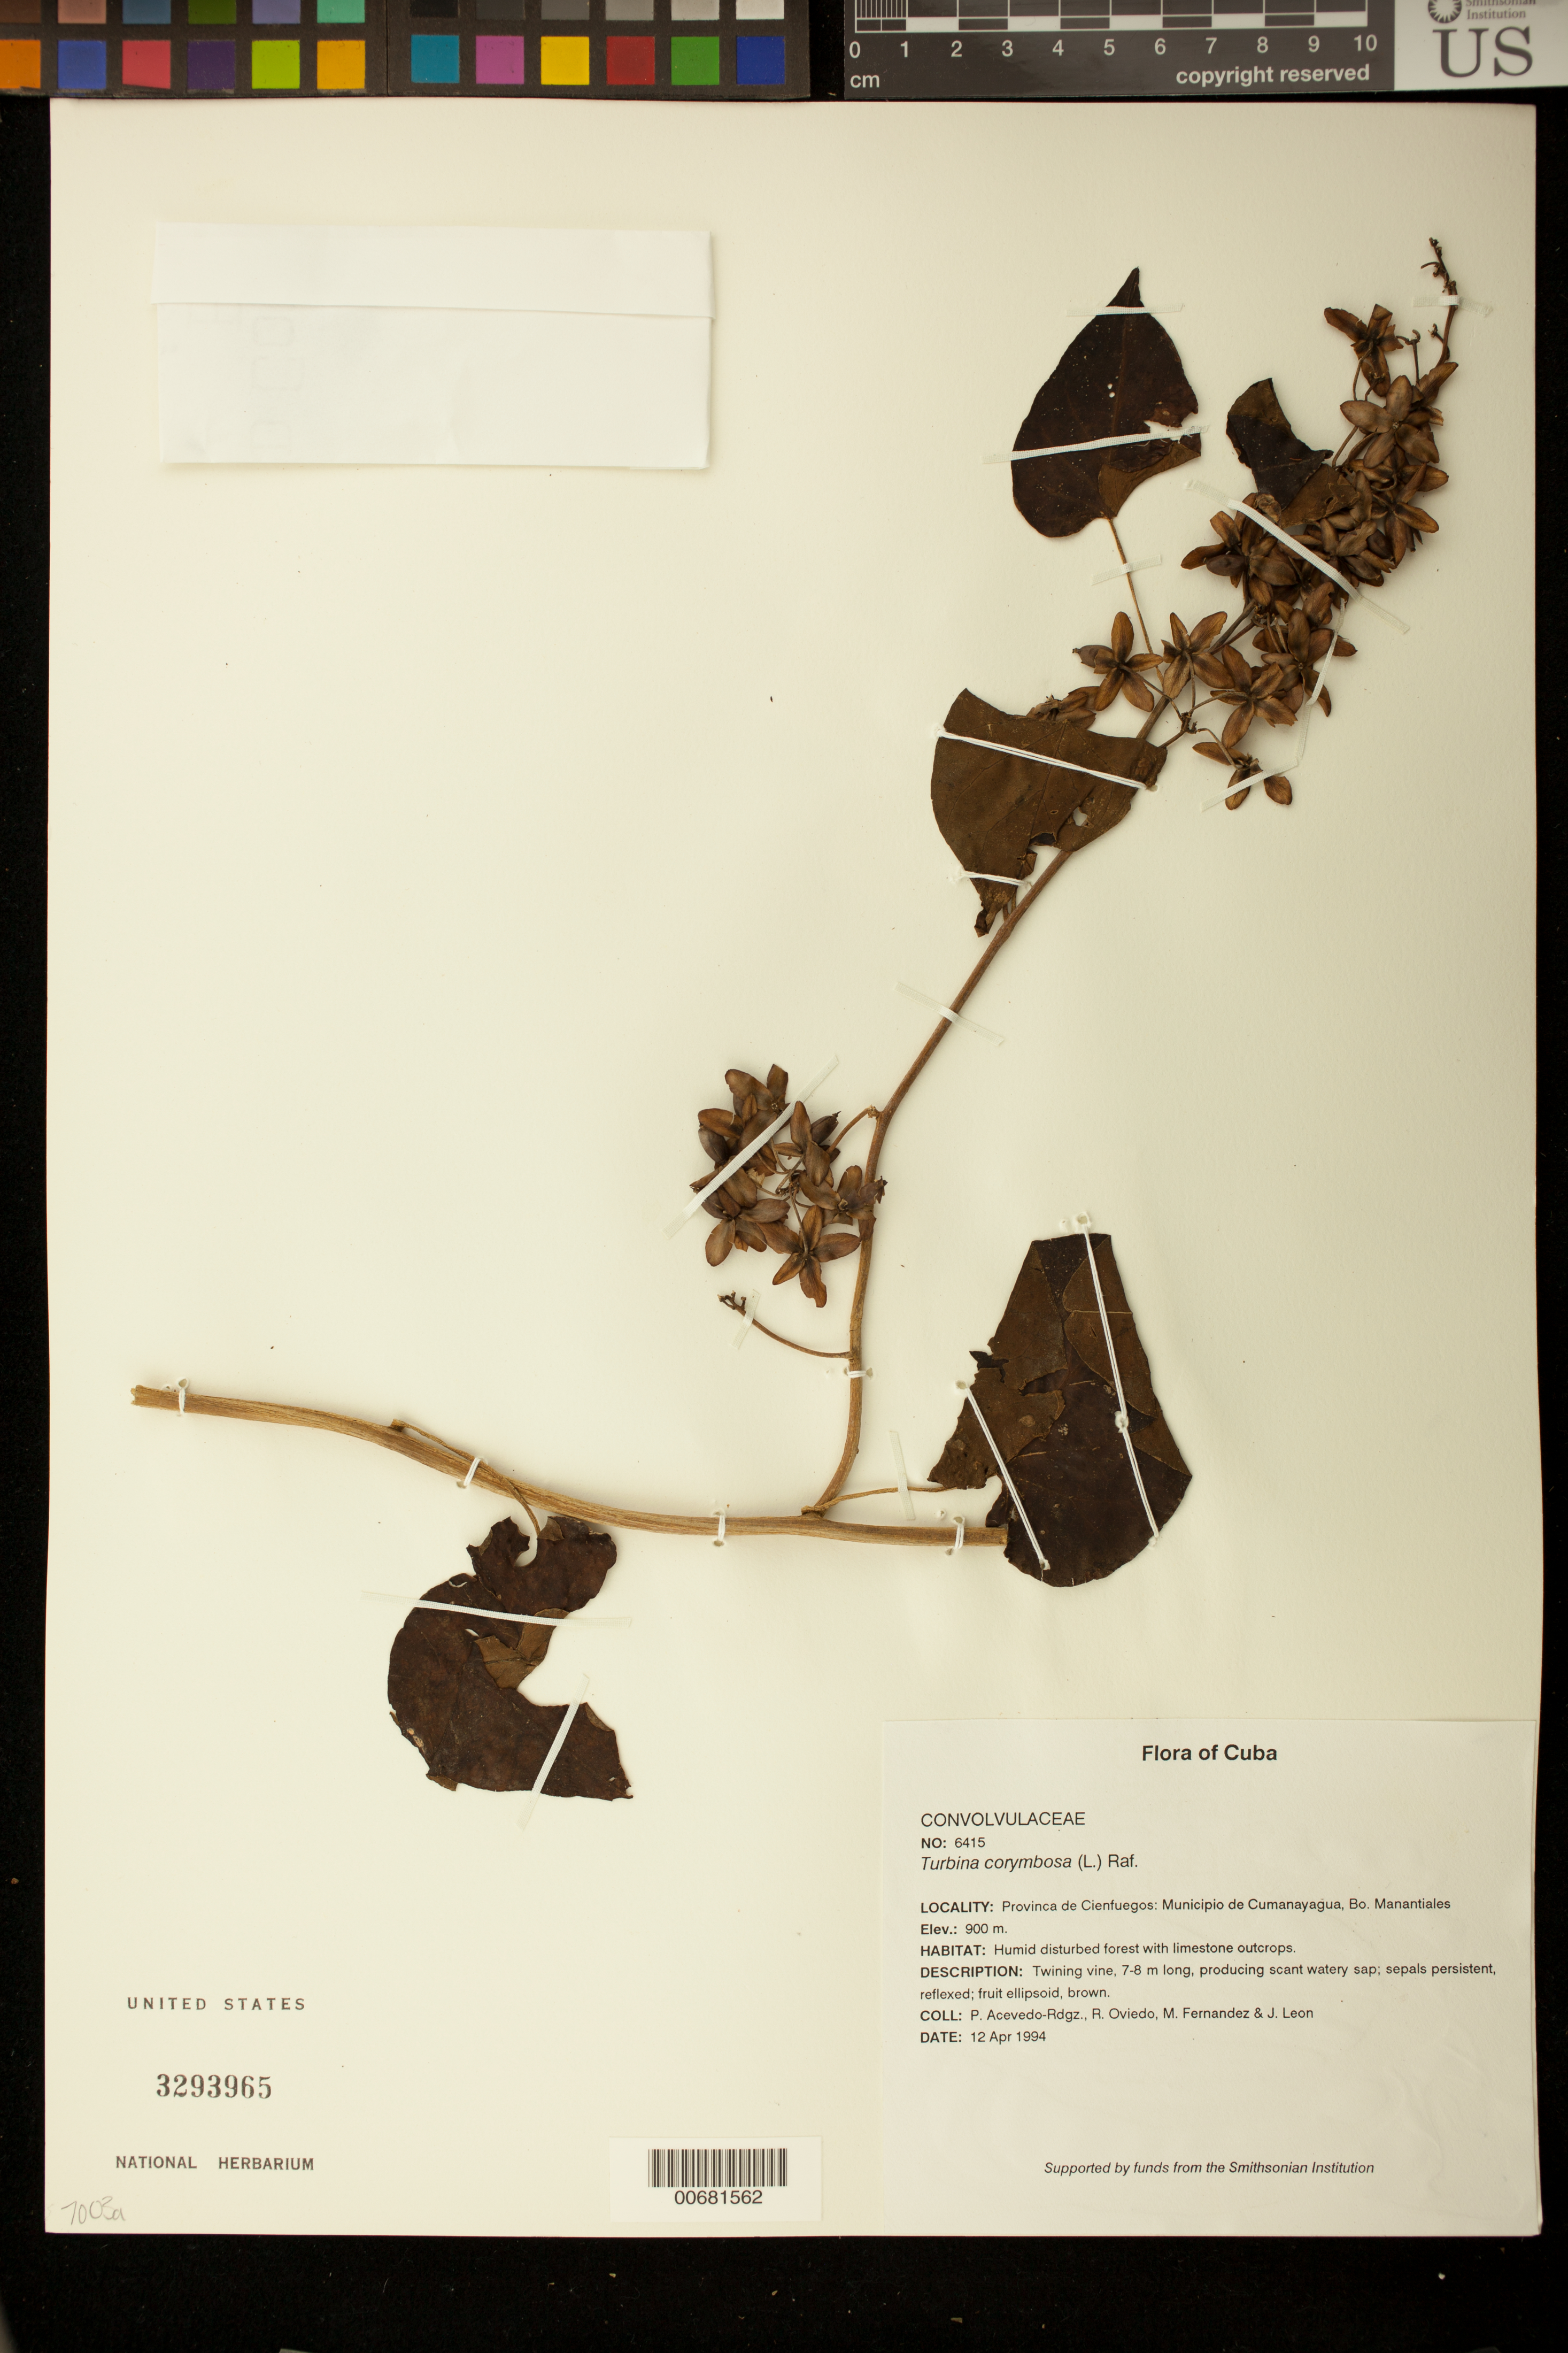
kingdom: Plantae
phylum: Tracheophyta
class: Magnoliopsida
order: Solanales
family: Convolvulaceae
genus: Turbina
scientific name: Turbina corymbosa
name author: (L.) Raf.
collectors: P. Acevedo-Rodr., R. Oviedo, M. Fernández & J. León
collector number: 6415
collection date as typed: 12 Apr 1994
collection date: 1994-04-12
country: Cuba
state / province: Cienfuegos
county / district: Municipio de Cumanayagua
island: Cuba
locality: Bo Manantiales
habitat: Humid disturbed forest with limestone outcrops.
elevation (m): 900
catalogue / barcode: US 3293965